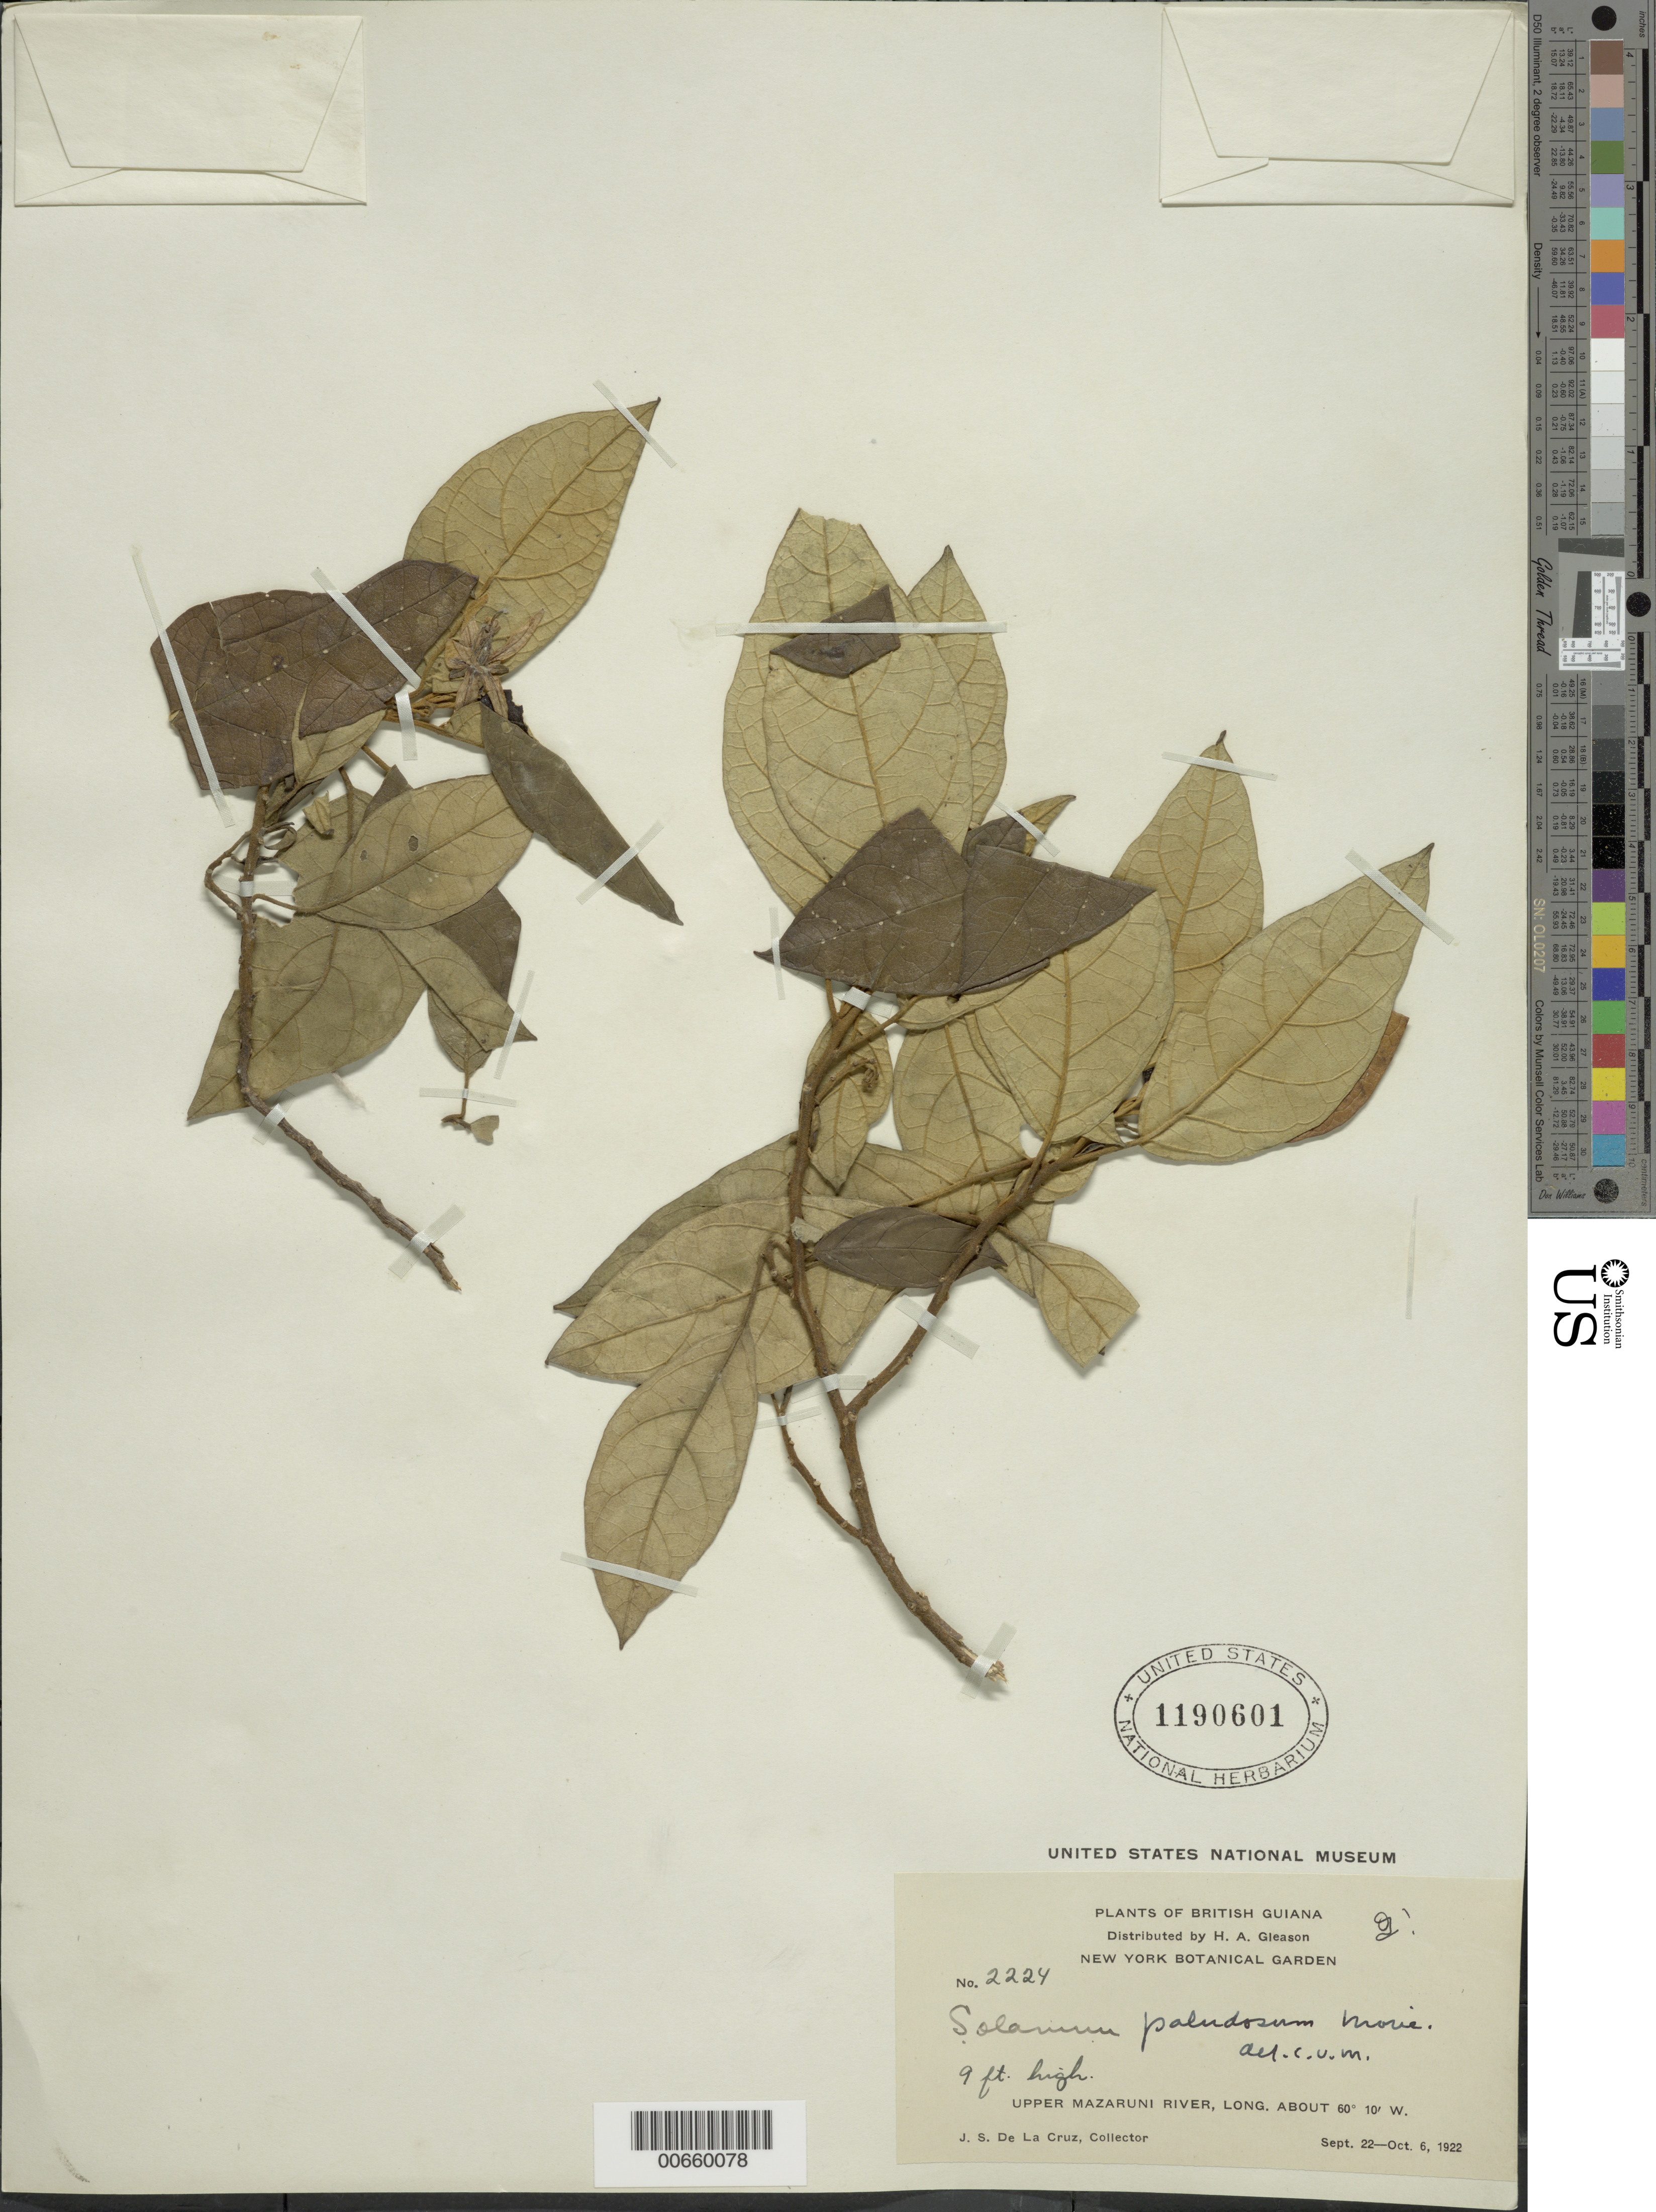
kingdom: Plantae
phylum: Tracheophyta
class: Magnoliopsida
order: Solanales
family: Solanaceae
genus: Solanum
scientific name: Solanum paludosum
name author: Moric.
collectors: J. S. de la Cruz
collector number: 2224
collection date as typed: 9 Sep 1922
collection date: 1922-09-09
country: Guyana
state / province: Cuyuni-Mazaruni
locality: Upper Mazaruni R.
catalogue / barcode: US 1190601